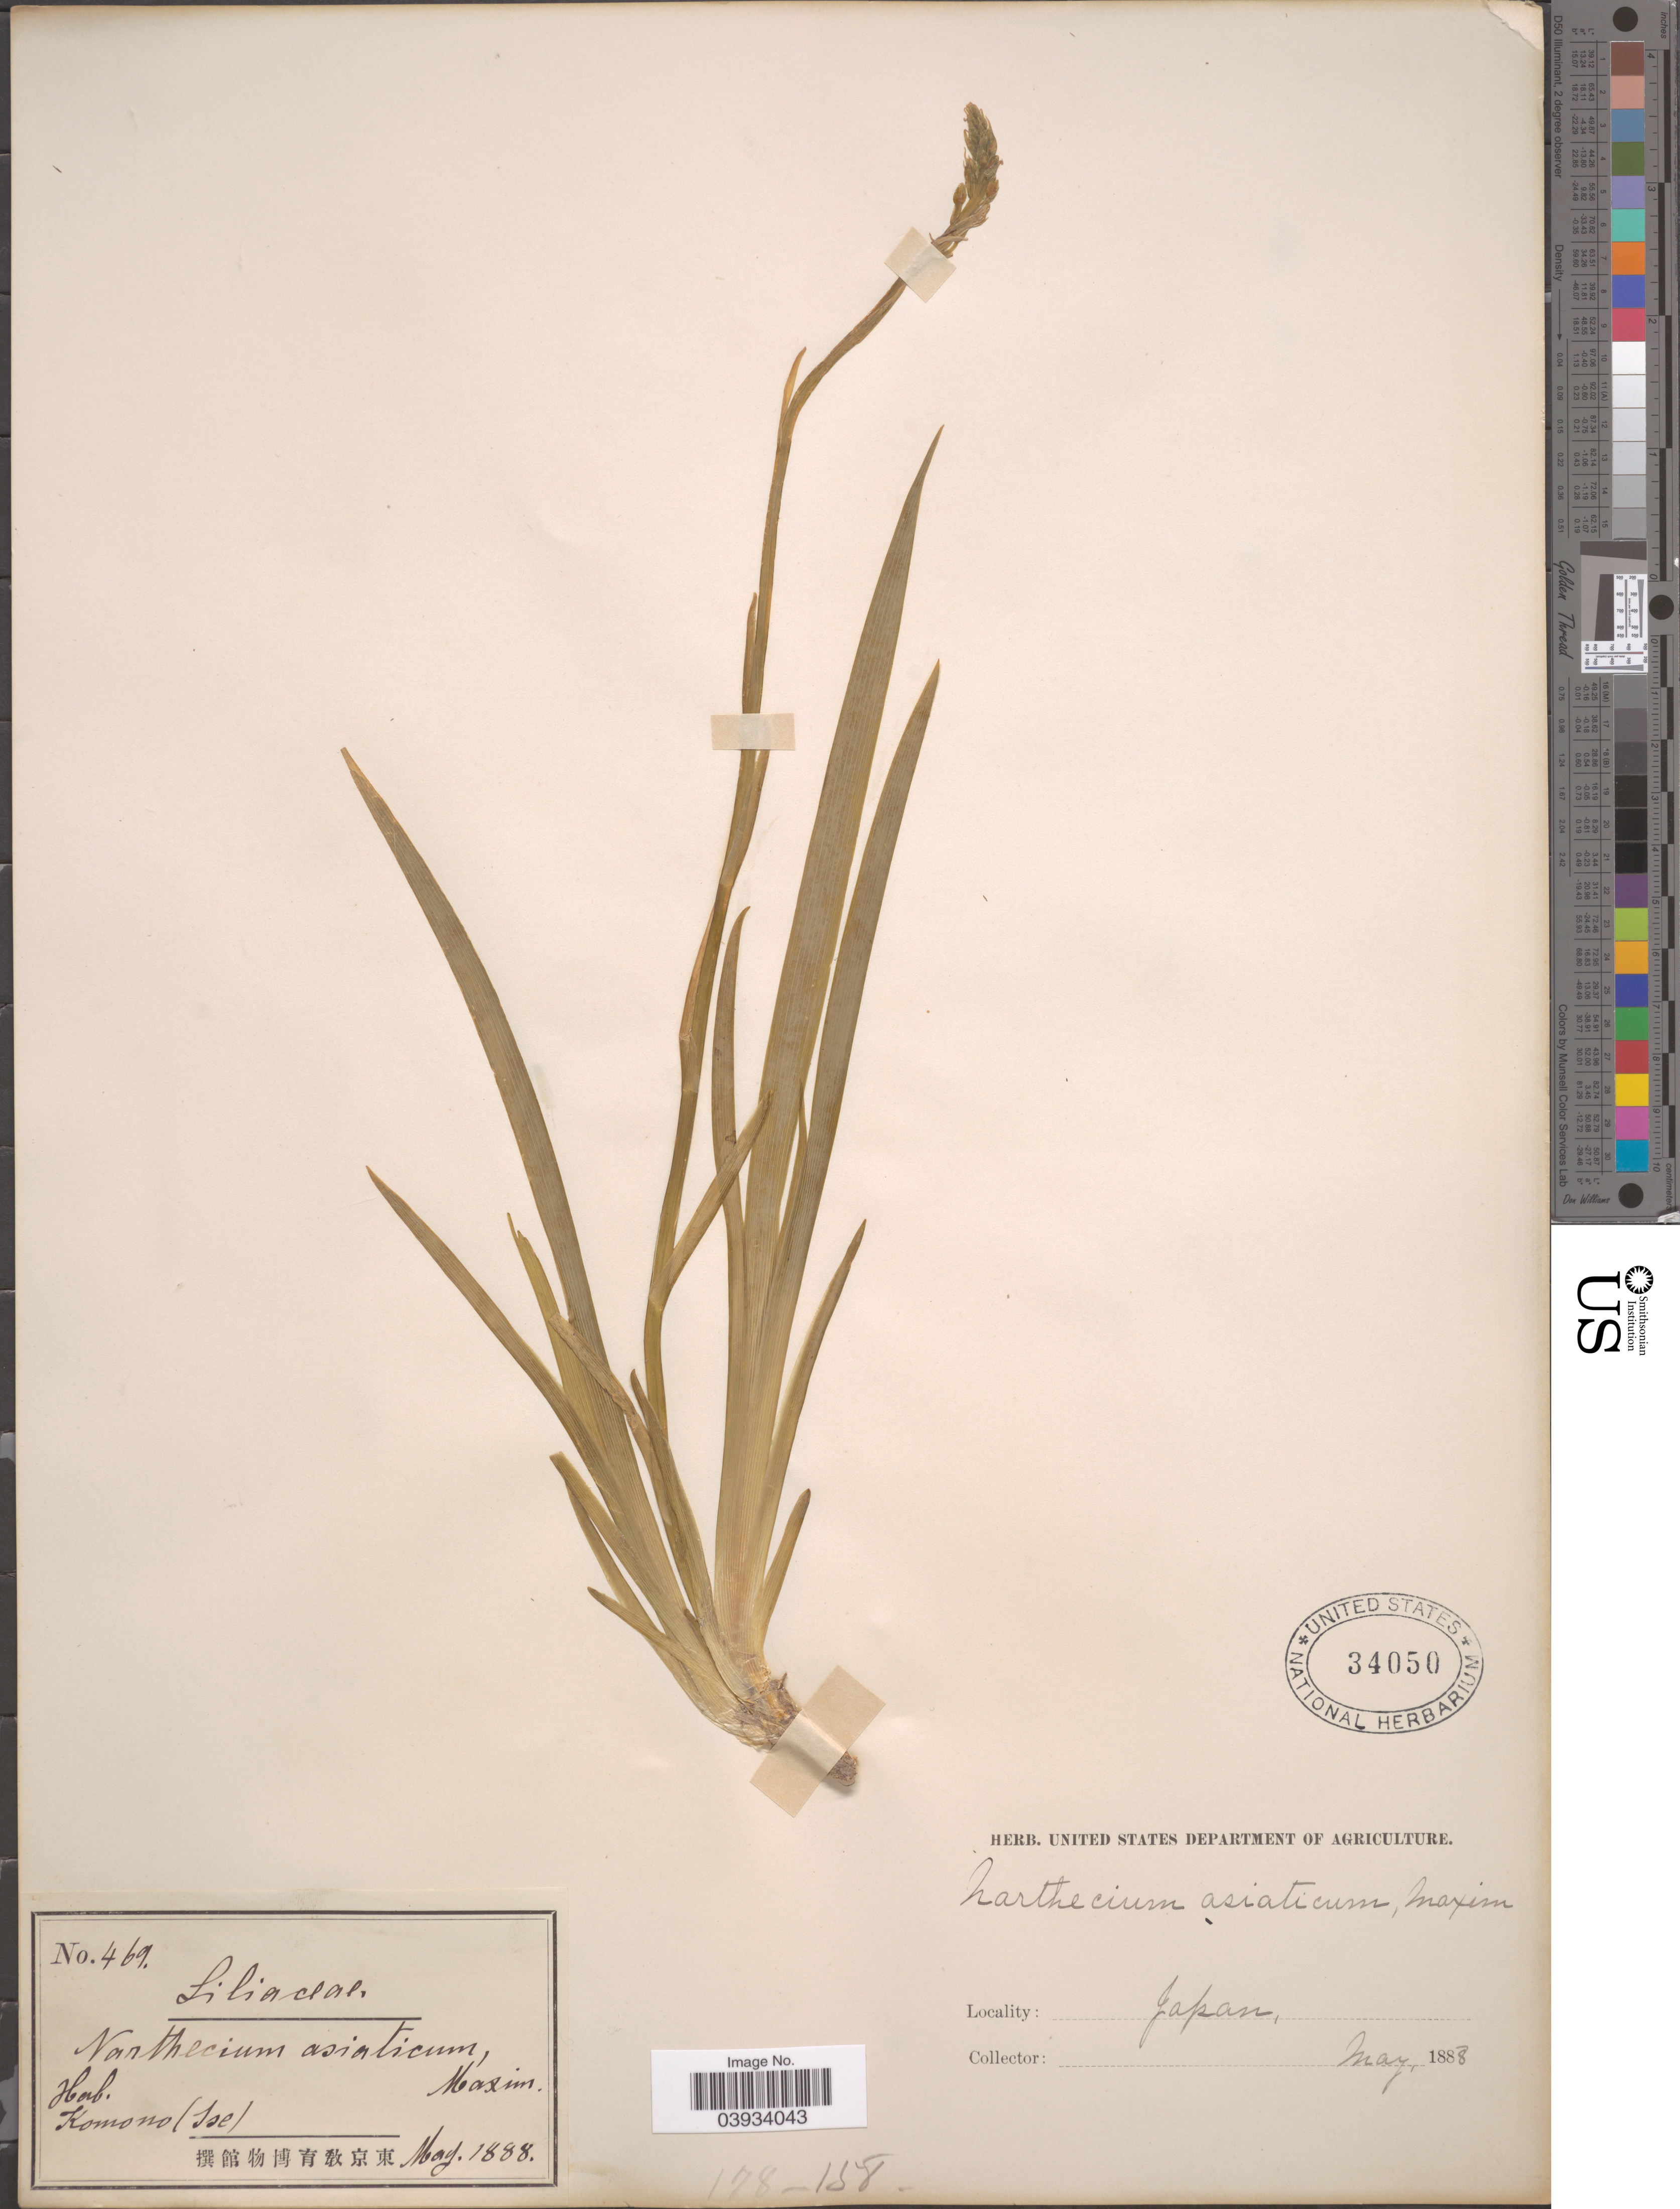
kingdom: Plantae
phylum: Tracheophyta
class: Liliopsida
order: Dioscoreales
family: Nartheciaceae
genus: Narthecium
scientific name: Narthecium asiaticum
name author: Maxim.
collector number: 469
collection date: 1888-05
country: Japan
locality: Komono (Tse).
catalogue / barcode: US 34050